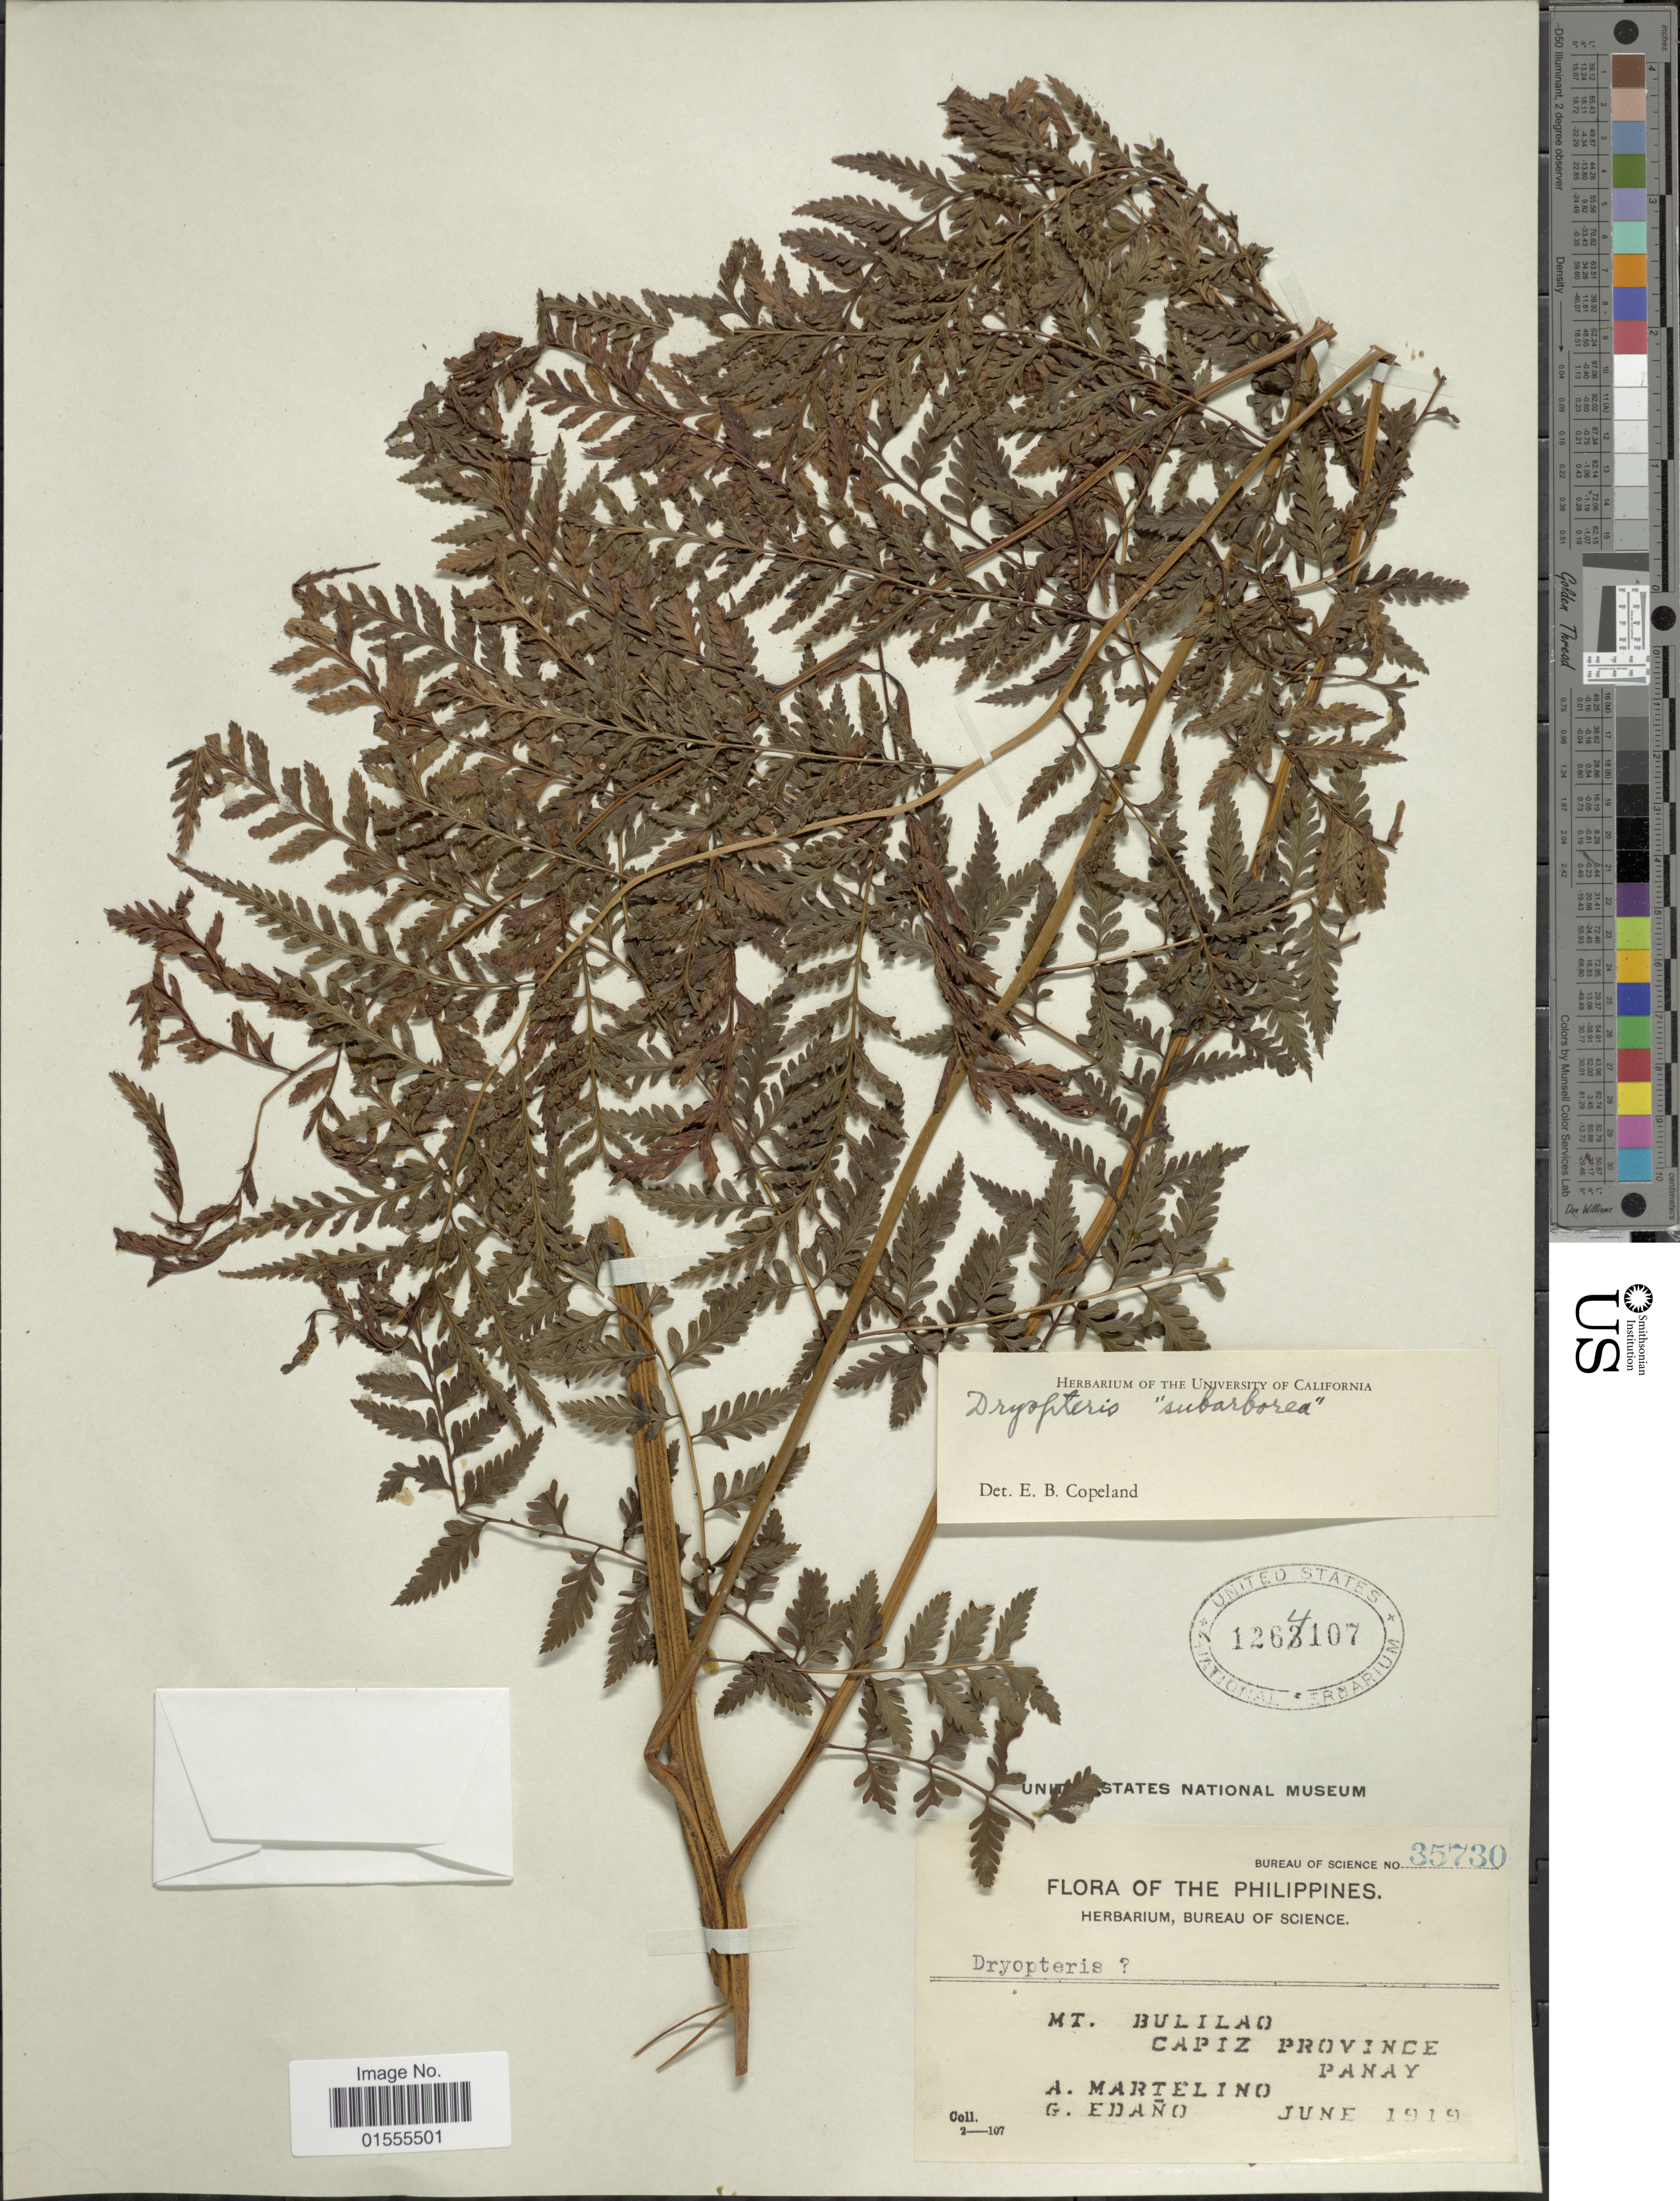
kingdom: Plantae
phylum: Tracheophyta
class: Polypodiopsida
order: Polypodiales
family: Dryopteridaceae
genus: Dryopteris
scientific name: Dryopteris subarborea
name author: (Baker) C. Chr.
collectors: A. Martelino & G. Edaño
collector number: Bureau of Science 35730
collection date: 1919-06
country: Philippines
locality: Mt. Bulilao, Capiz Province, Panay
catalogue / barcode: US 1264107